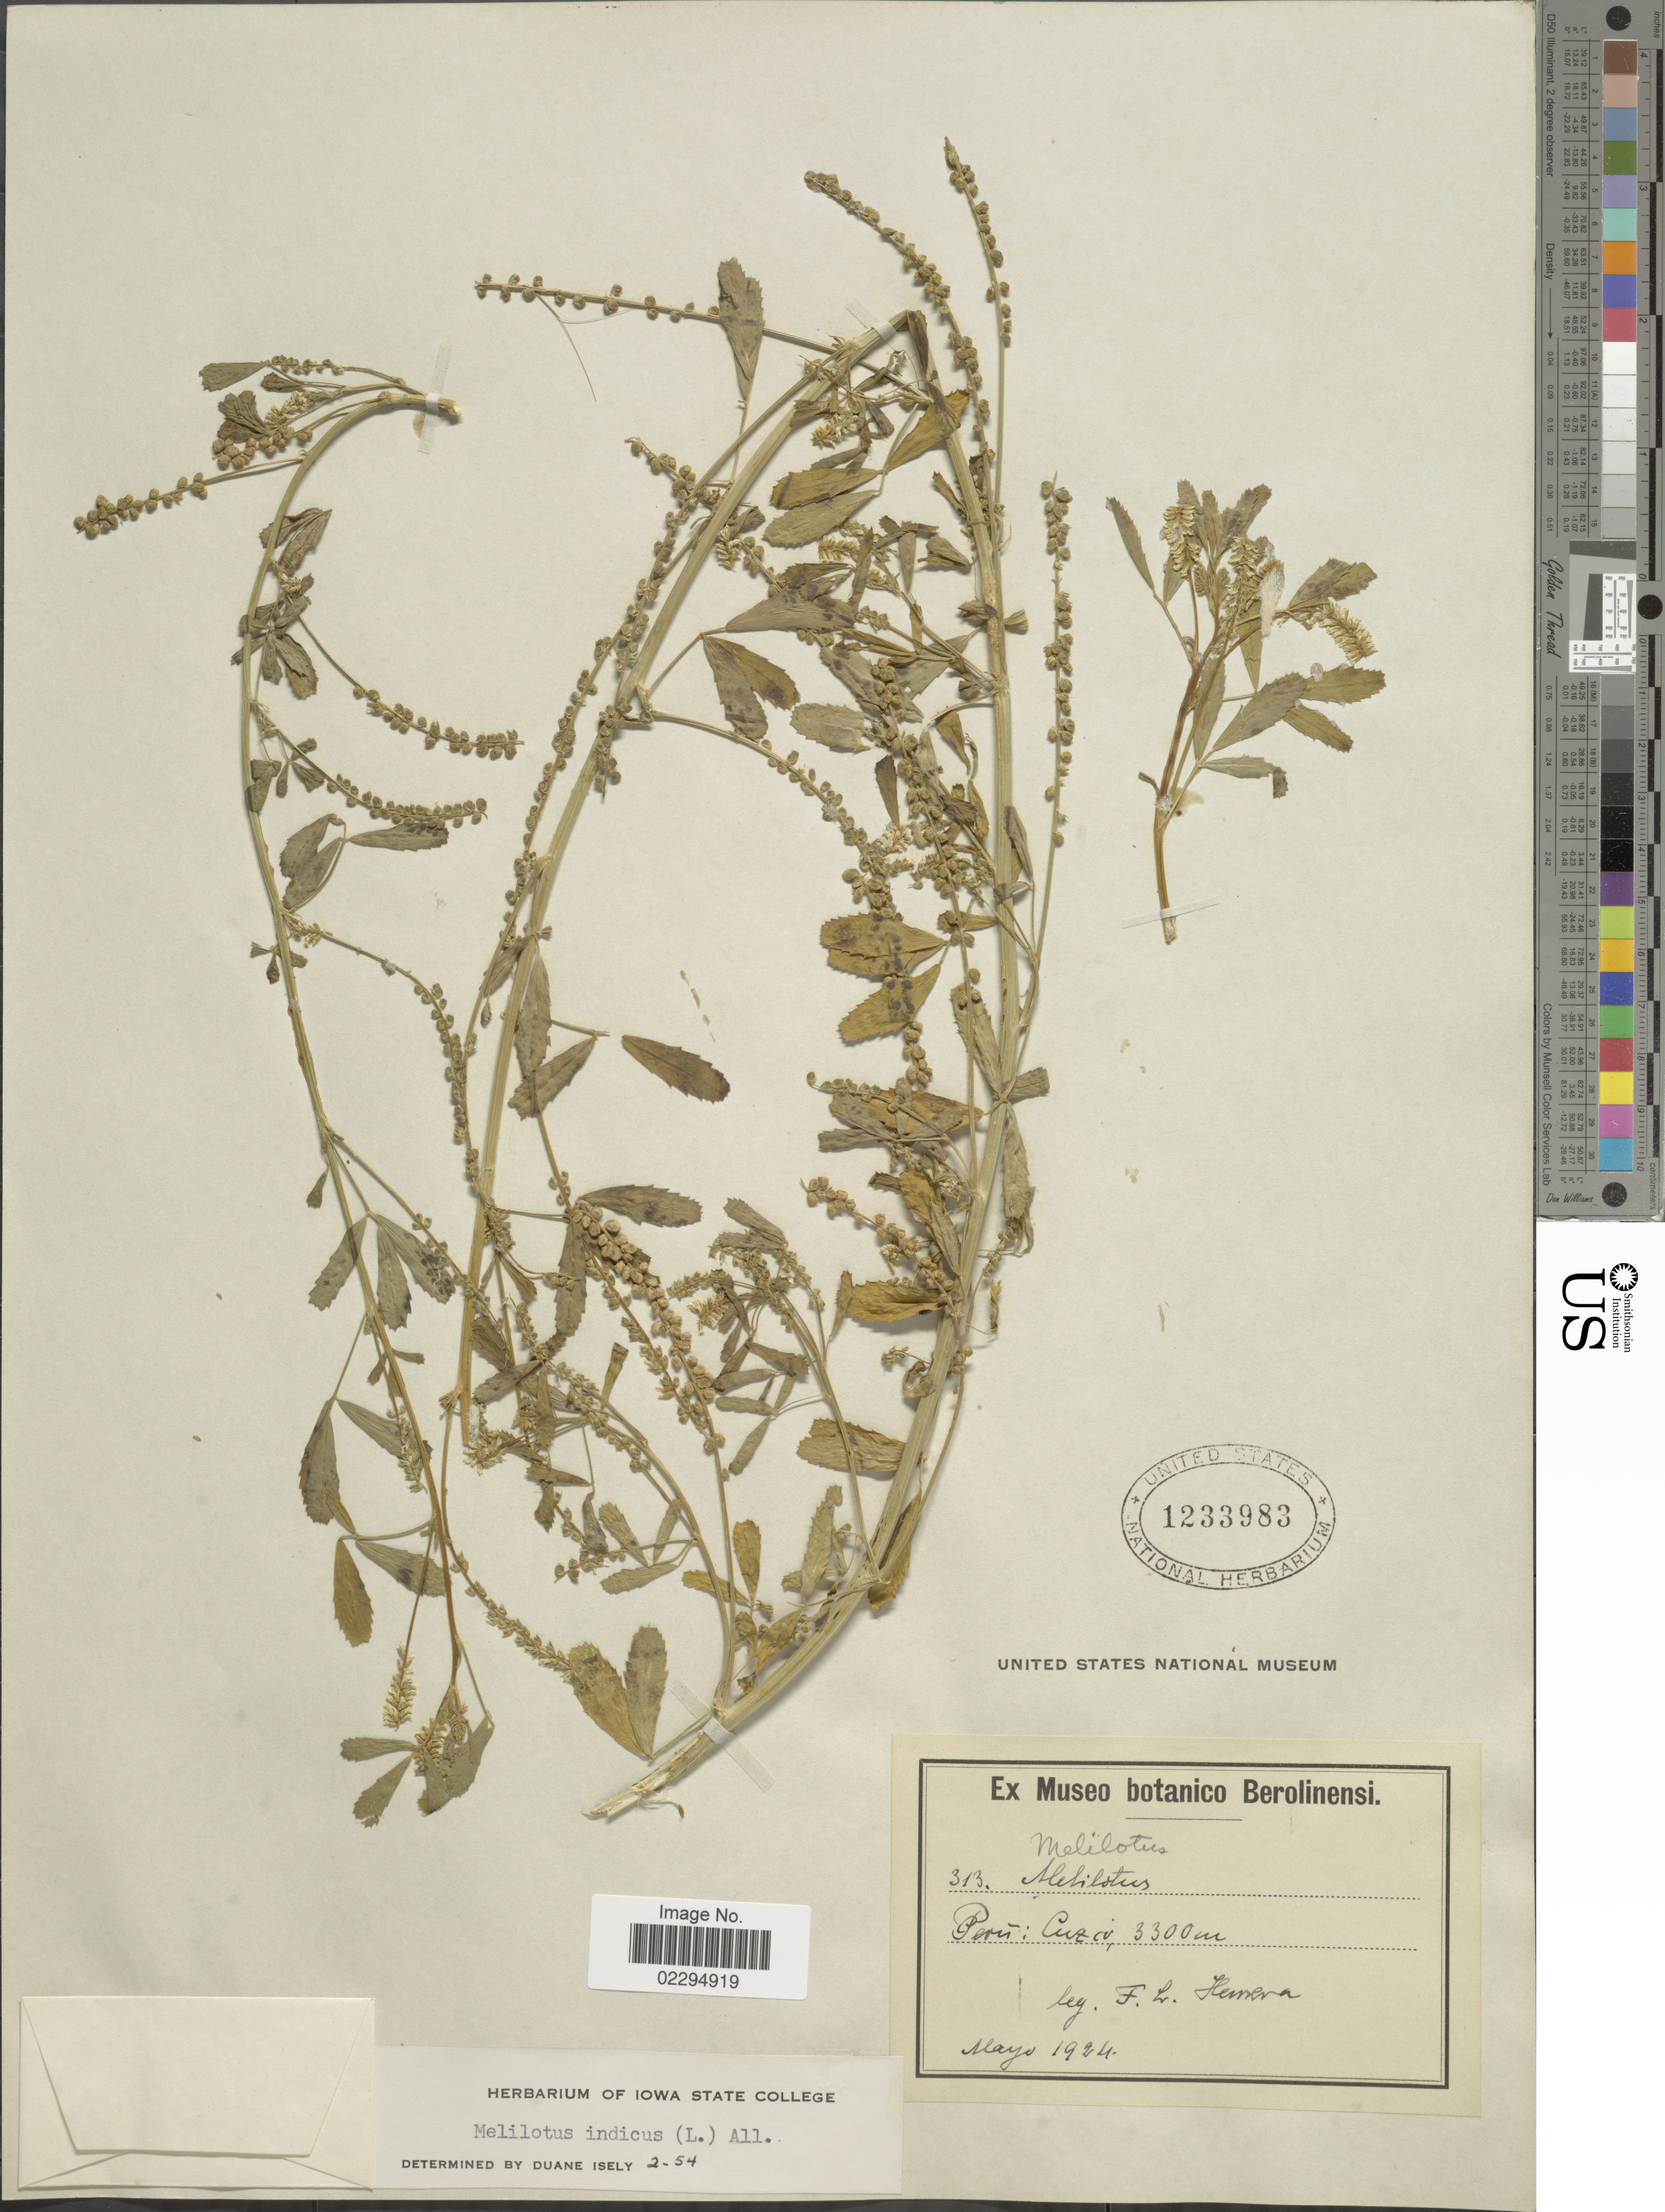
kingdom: Plantae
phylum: Tracheophyta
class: Magnoliopsida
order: Fabales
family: Fabaceae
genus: Melilotus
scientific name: Melilotus indicus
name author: (L.) All.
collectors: F. L. Herrera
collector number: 313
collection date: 1924-05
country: Peru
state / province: Cusco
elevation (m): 3300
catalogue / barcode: US 1233983